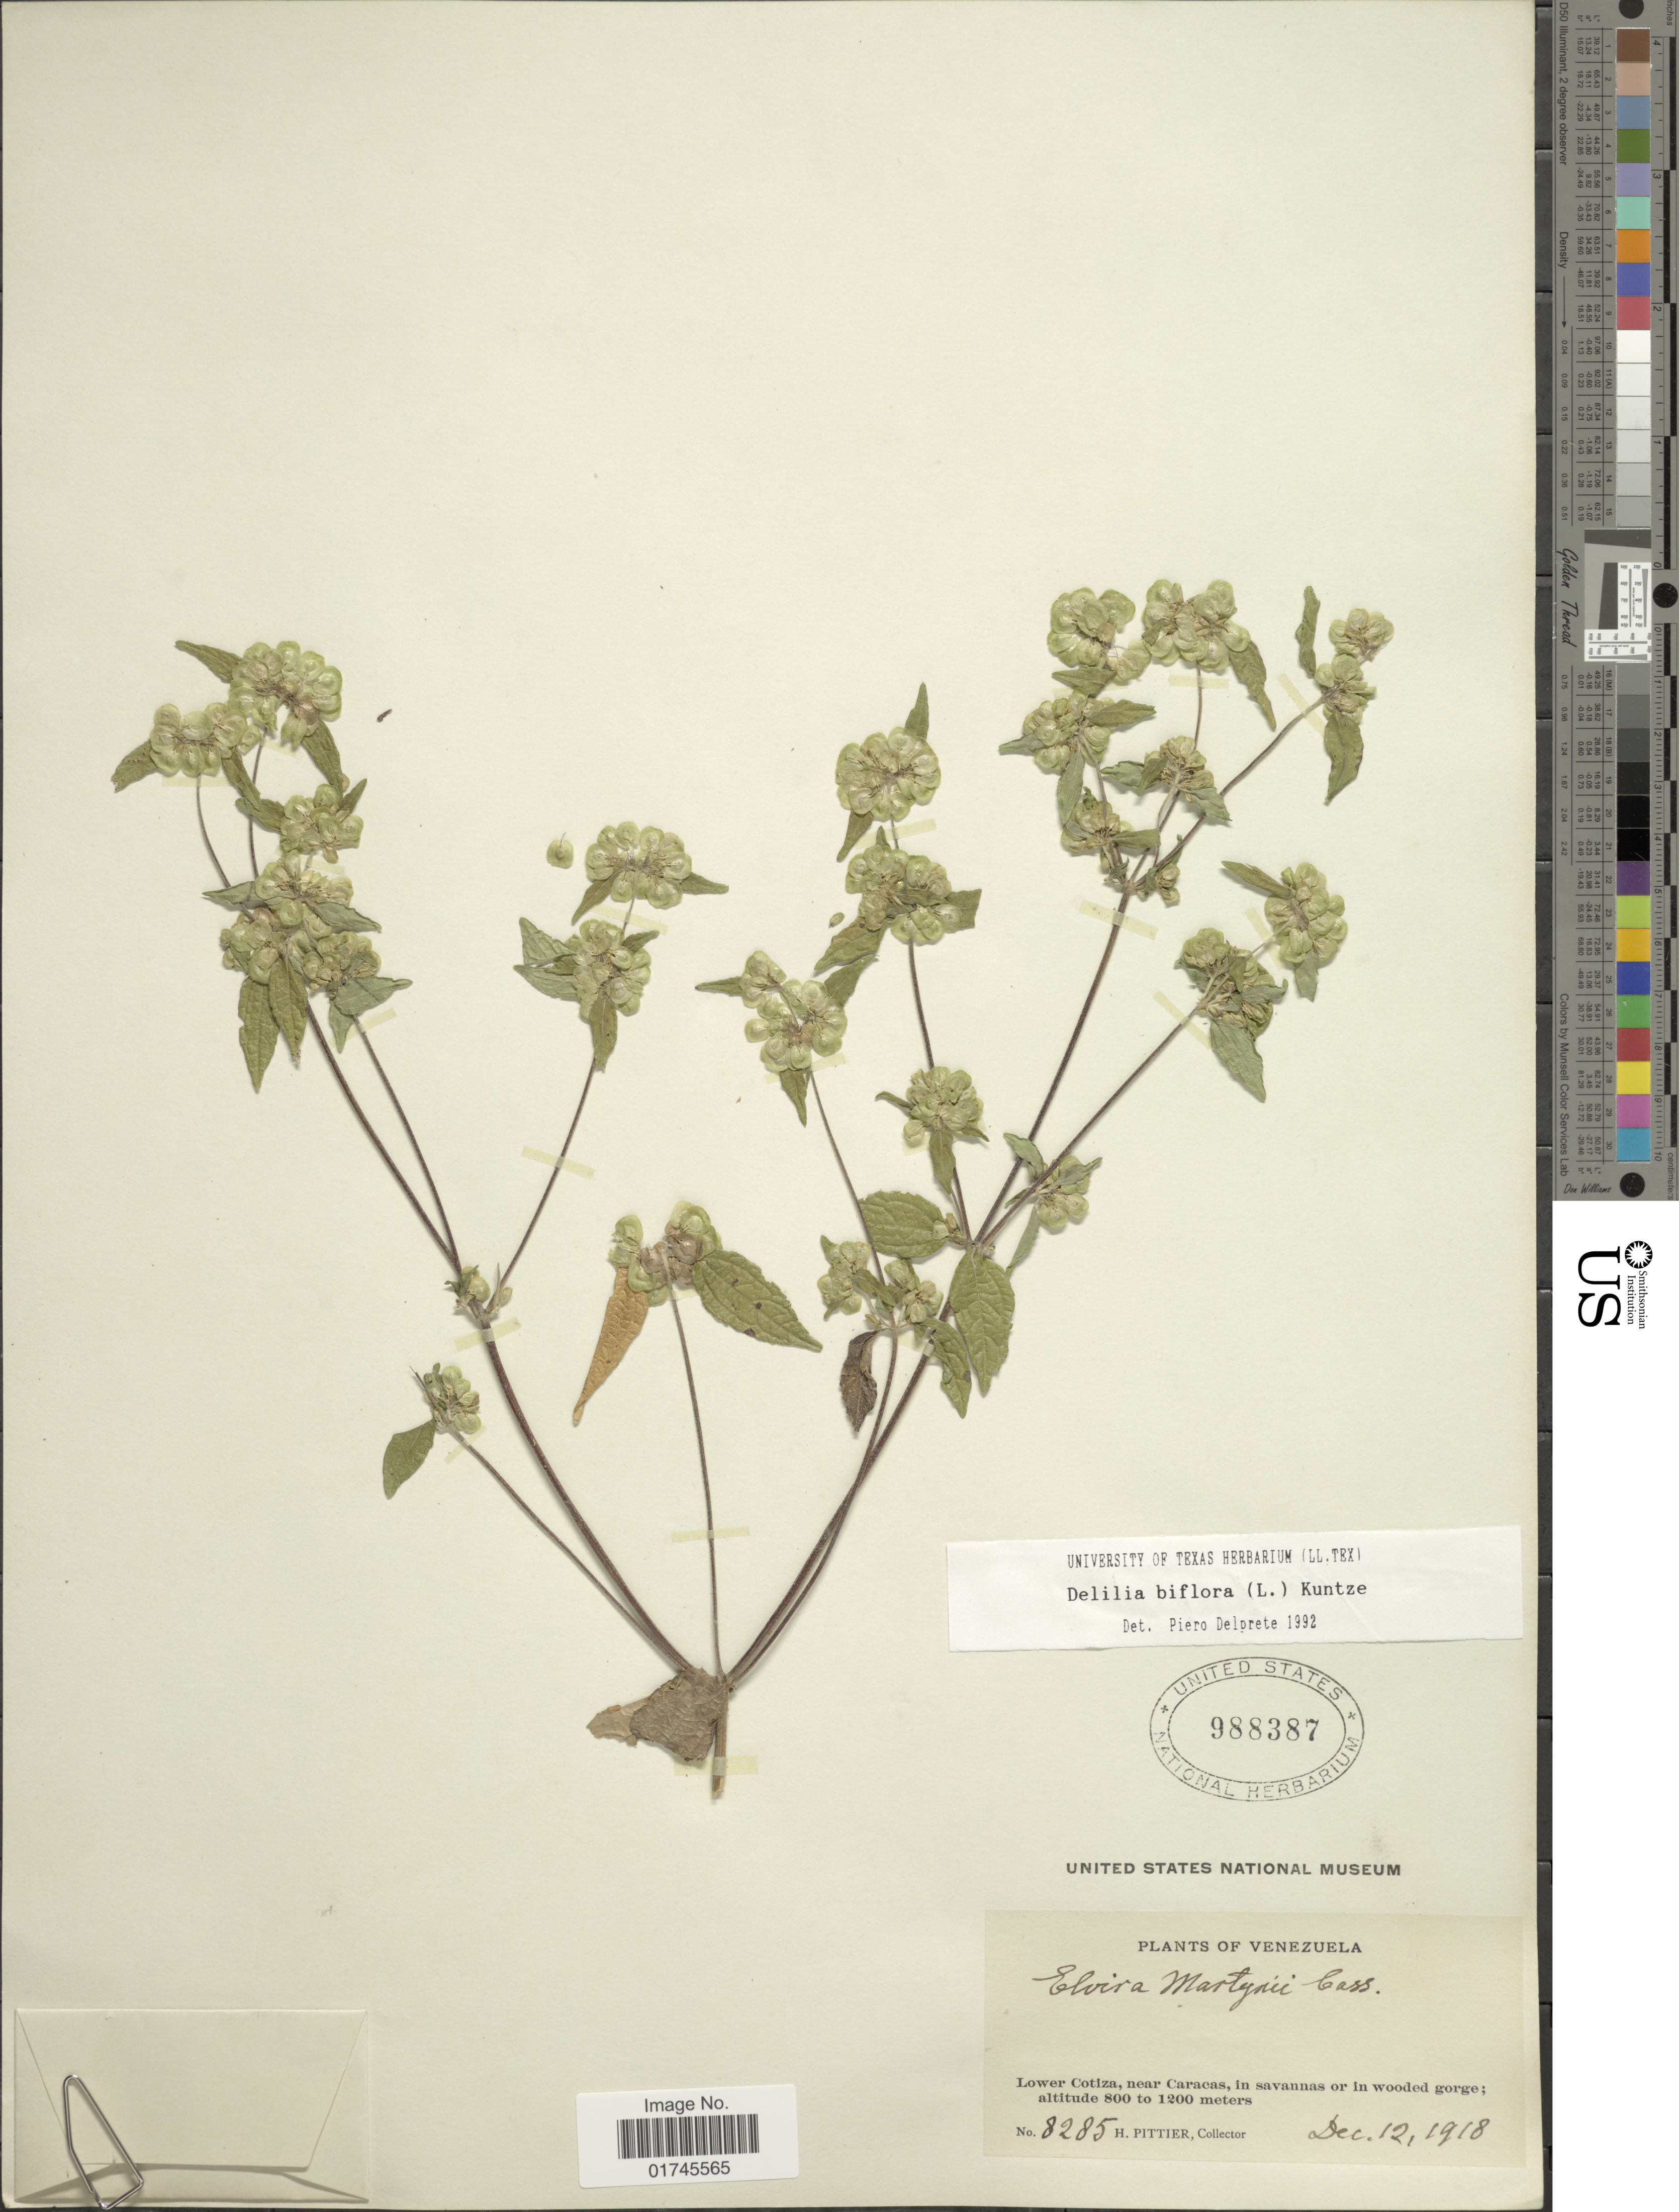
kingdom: Plantae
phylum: Tracheophyta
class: Magnoliopsida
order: Asterales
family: Asteraceae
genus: Delilia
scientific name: Delilia biflora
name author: (L.) Kuntze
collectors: H. F. Pittier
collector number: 8285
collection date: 1918-12-12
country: Venezuela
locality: Lowe Cotiza, near Caracas, in savannas or in wooded gorge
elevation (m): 800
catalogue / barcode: US 988387